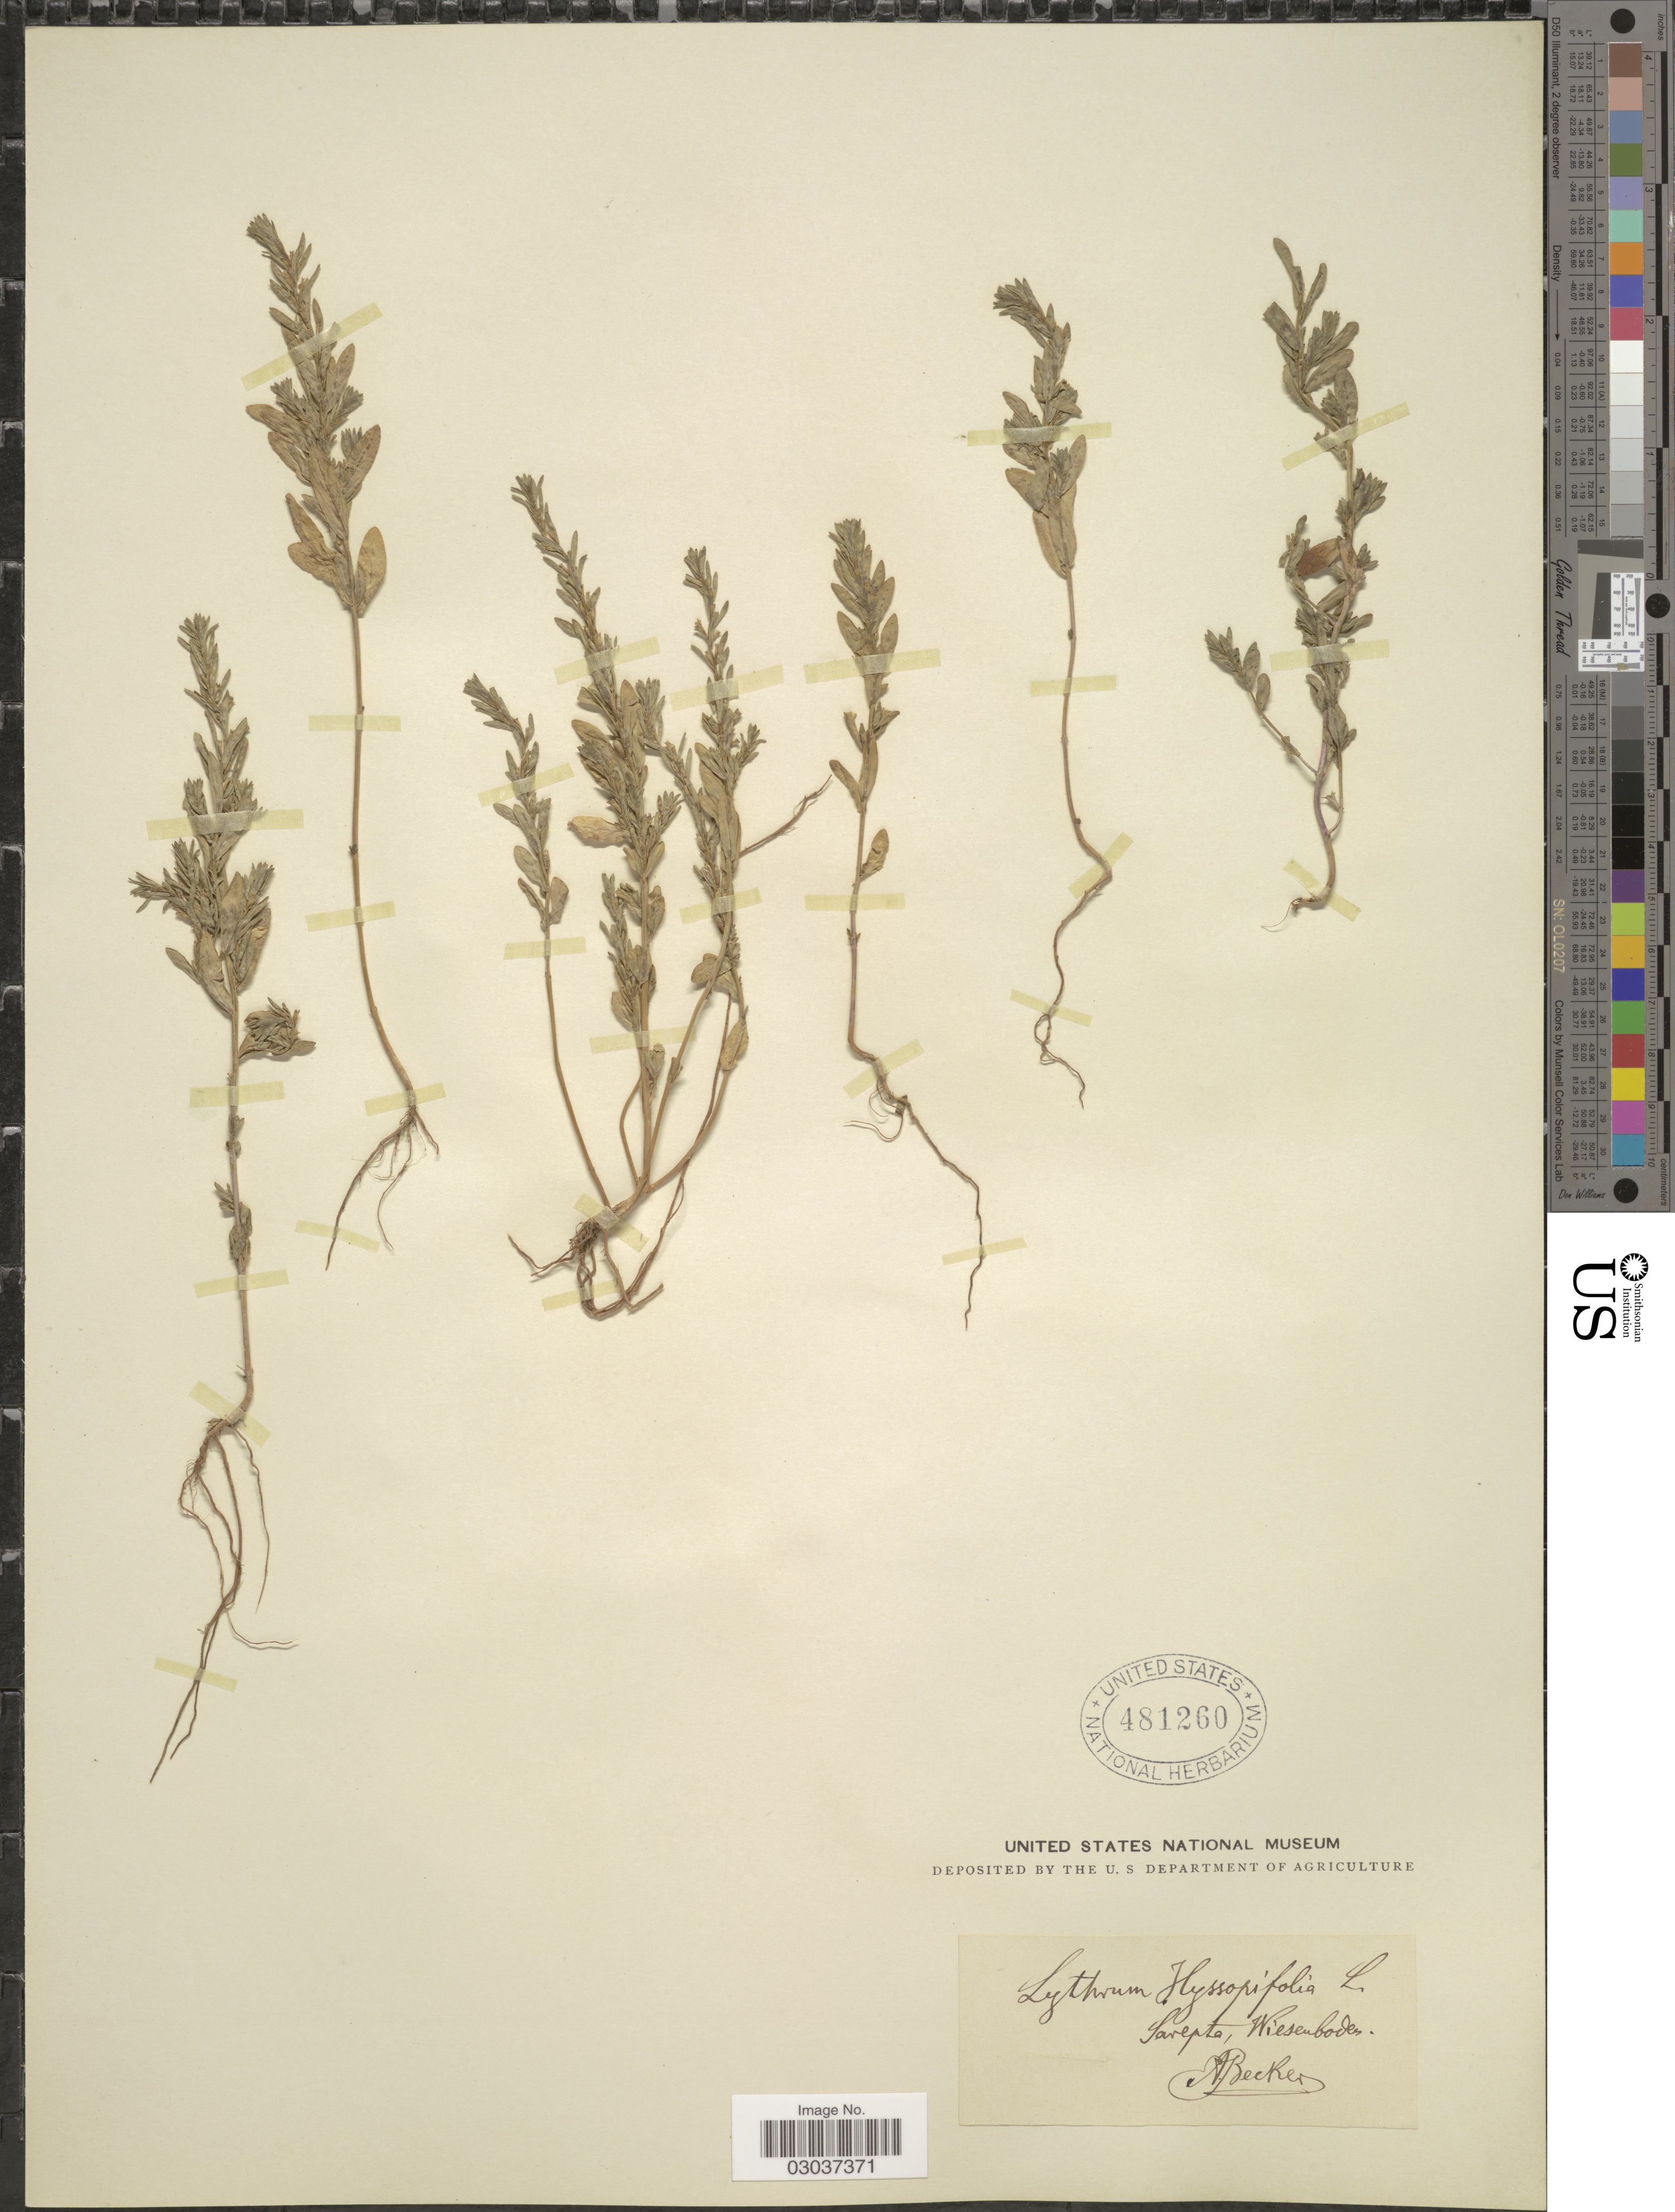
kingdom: Plantae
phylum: Tracheophyta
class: Magnoliopsida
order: Myrtales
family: Lythraceae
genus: Lythrum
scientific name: Lythrum hyssopifolia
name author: L.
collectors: A. Becker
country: Russian Federation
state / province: Volgograd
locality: Sarepta, Wiesenboden.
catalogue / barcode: US 481260